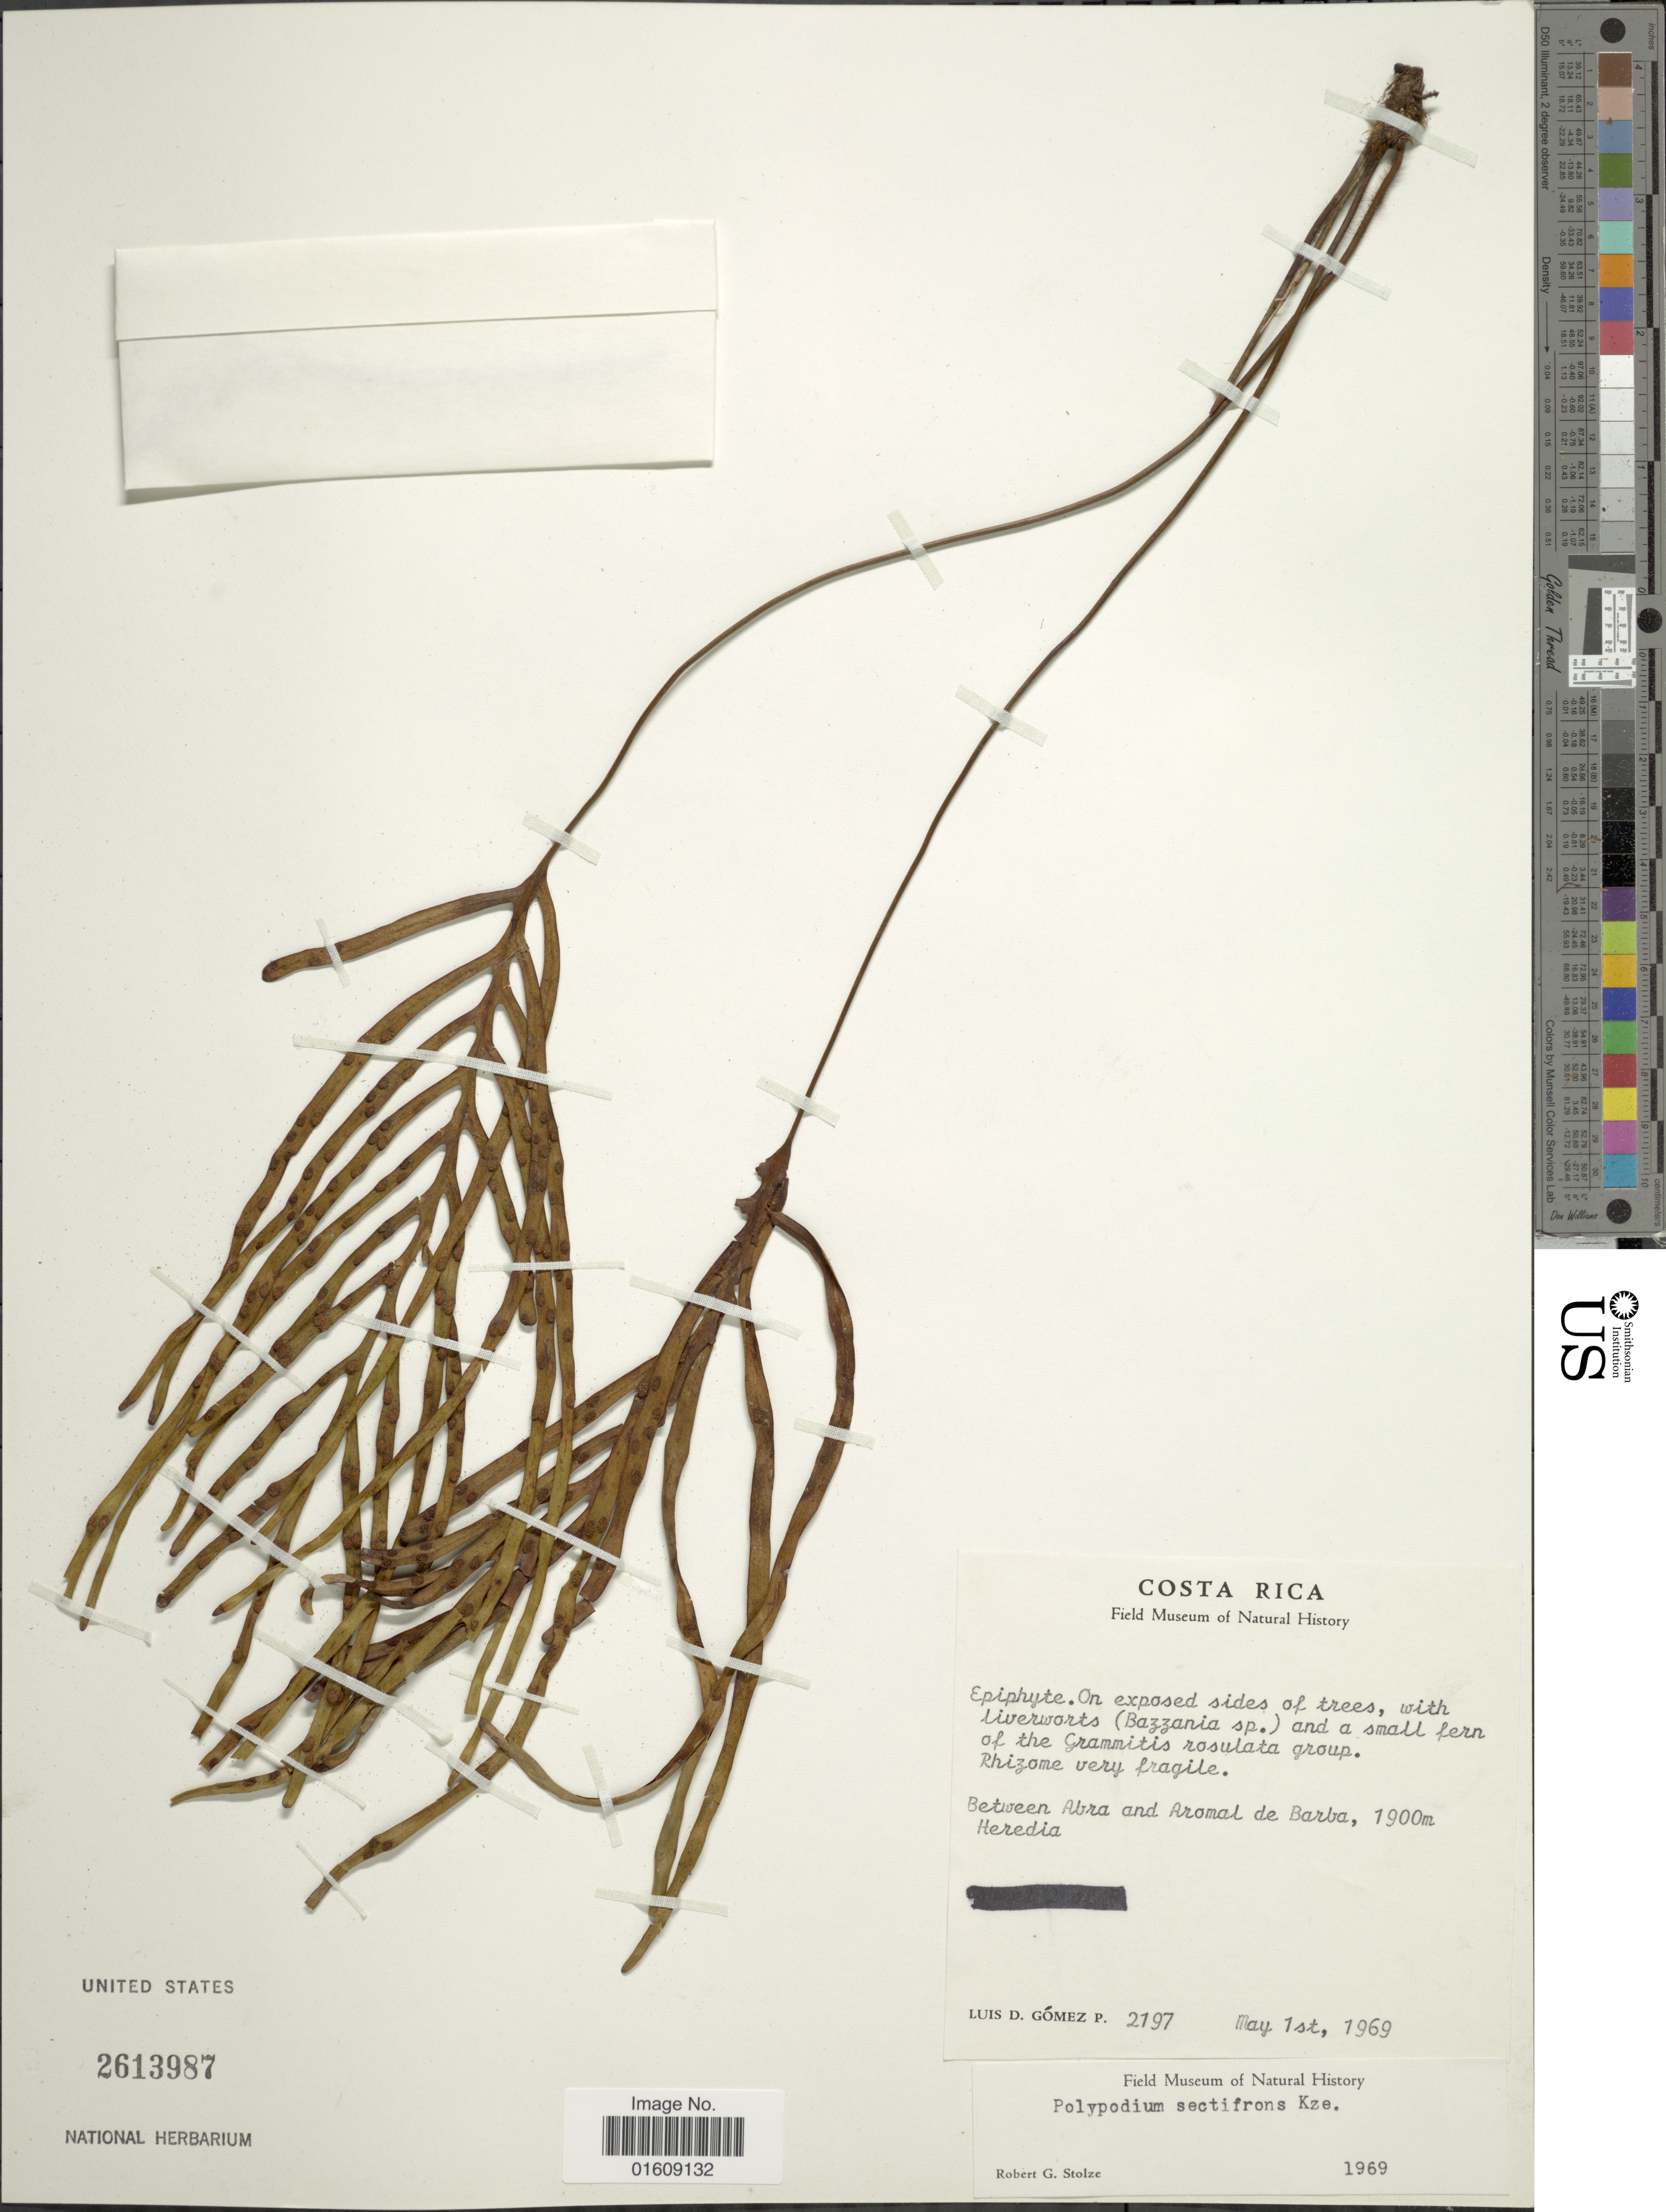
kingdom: Plantae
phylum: Tracheophyta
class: Polypodiopsida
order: Polypodiales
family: Polypodiaceae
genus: Zygophlebia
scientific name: Zygophlebia sectifrons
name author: (Kunze ex Mett.) L.E. Bishop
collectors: L. D. Gómez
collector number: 2197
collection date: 1969-05-01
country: Costa Rica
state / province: Heredia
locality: Costa Rica, between Abra and Aromal de Barba, Heredia.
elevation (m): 1900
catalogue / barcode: US 2613987